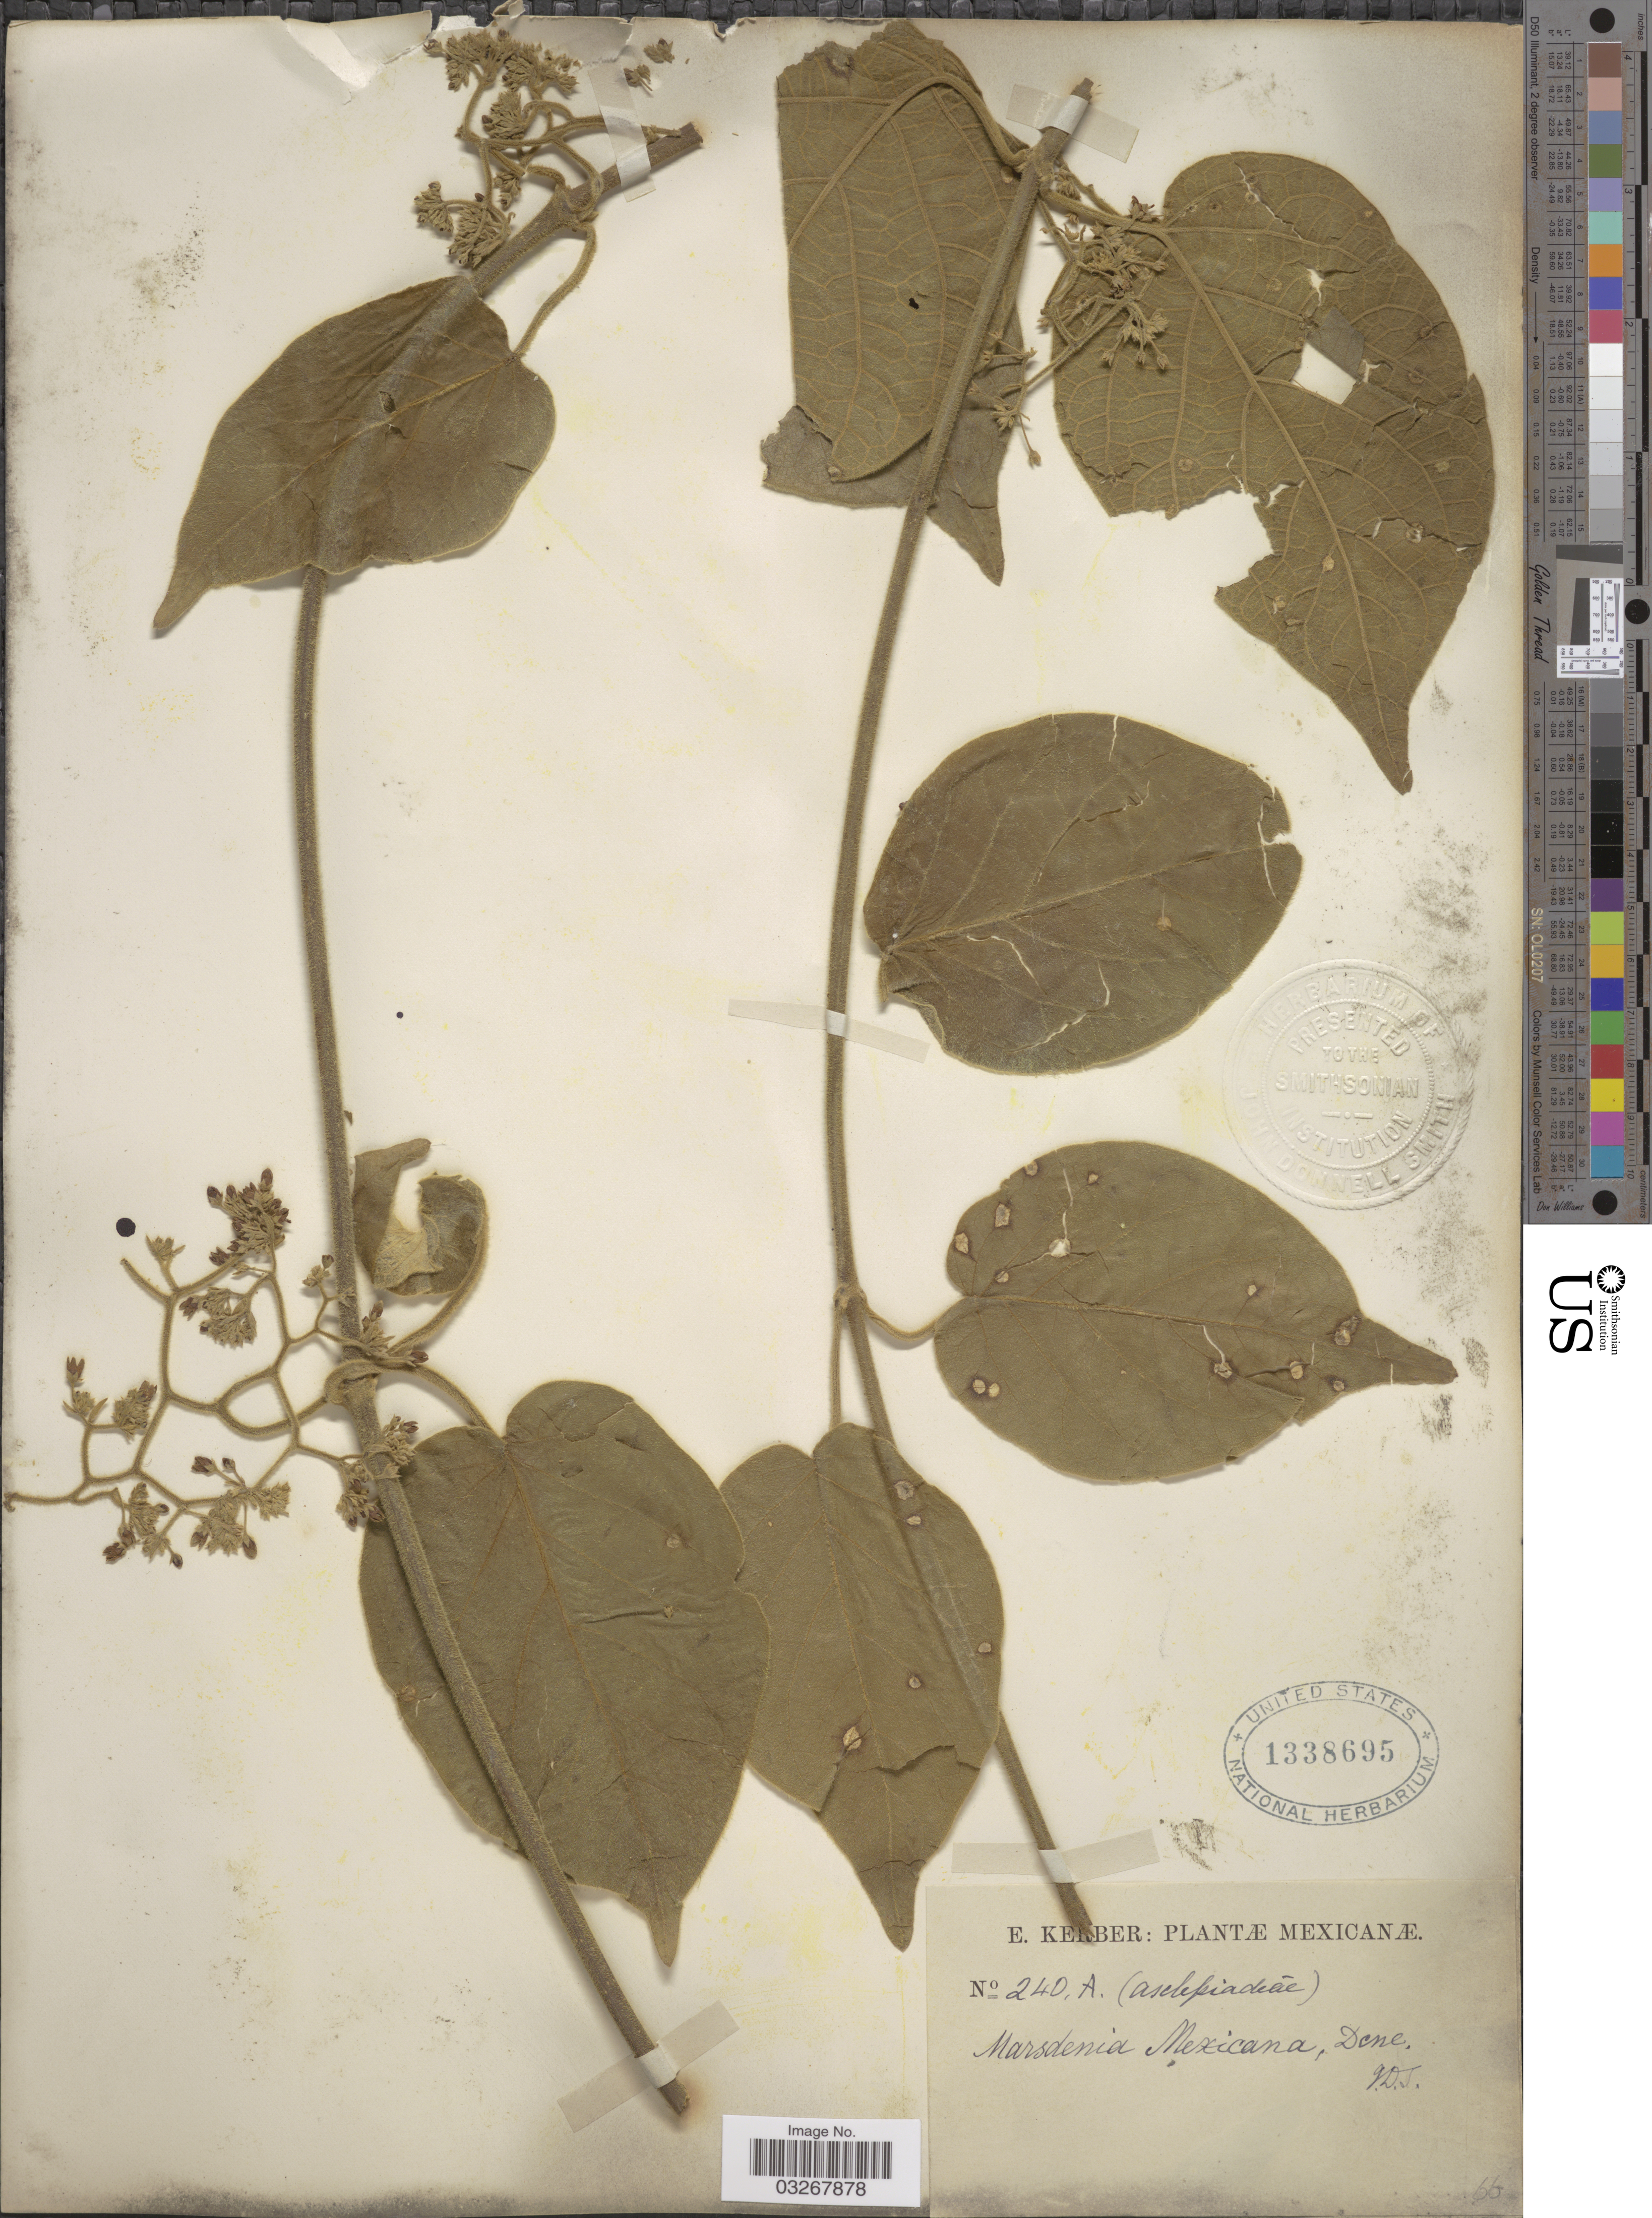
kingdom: Plantae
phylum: Tracheophyta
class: Magnoliopsida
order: Gentianales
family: Apocynaceae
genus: Marsdenia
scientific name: Marsdenia gilgiana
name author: W. Rothe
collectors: E. Keber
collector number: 240A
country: Mexico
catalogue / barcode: US 1338695